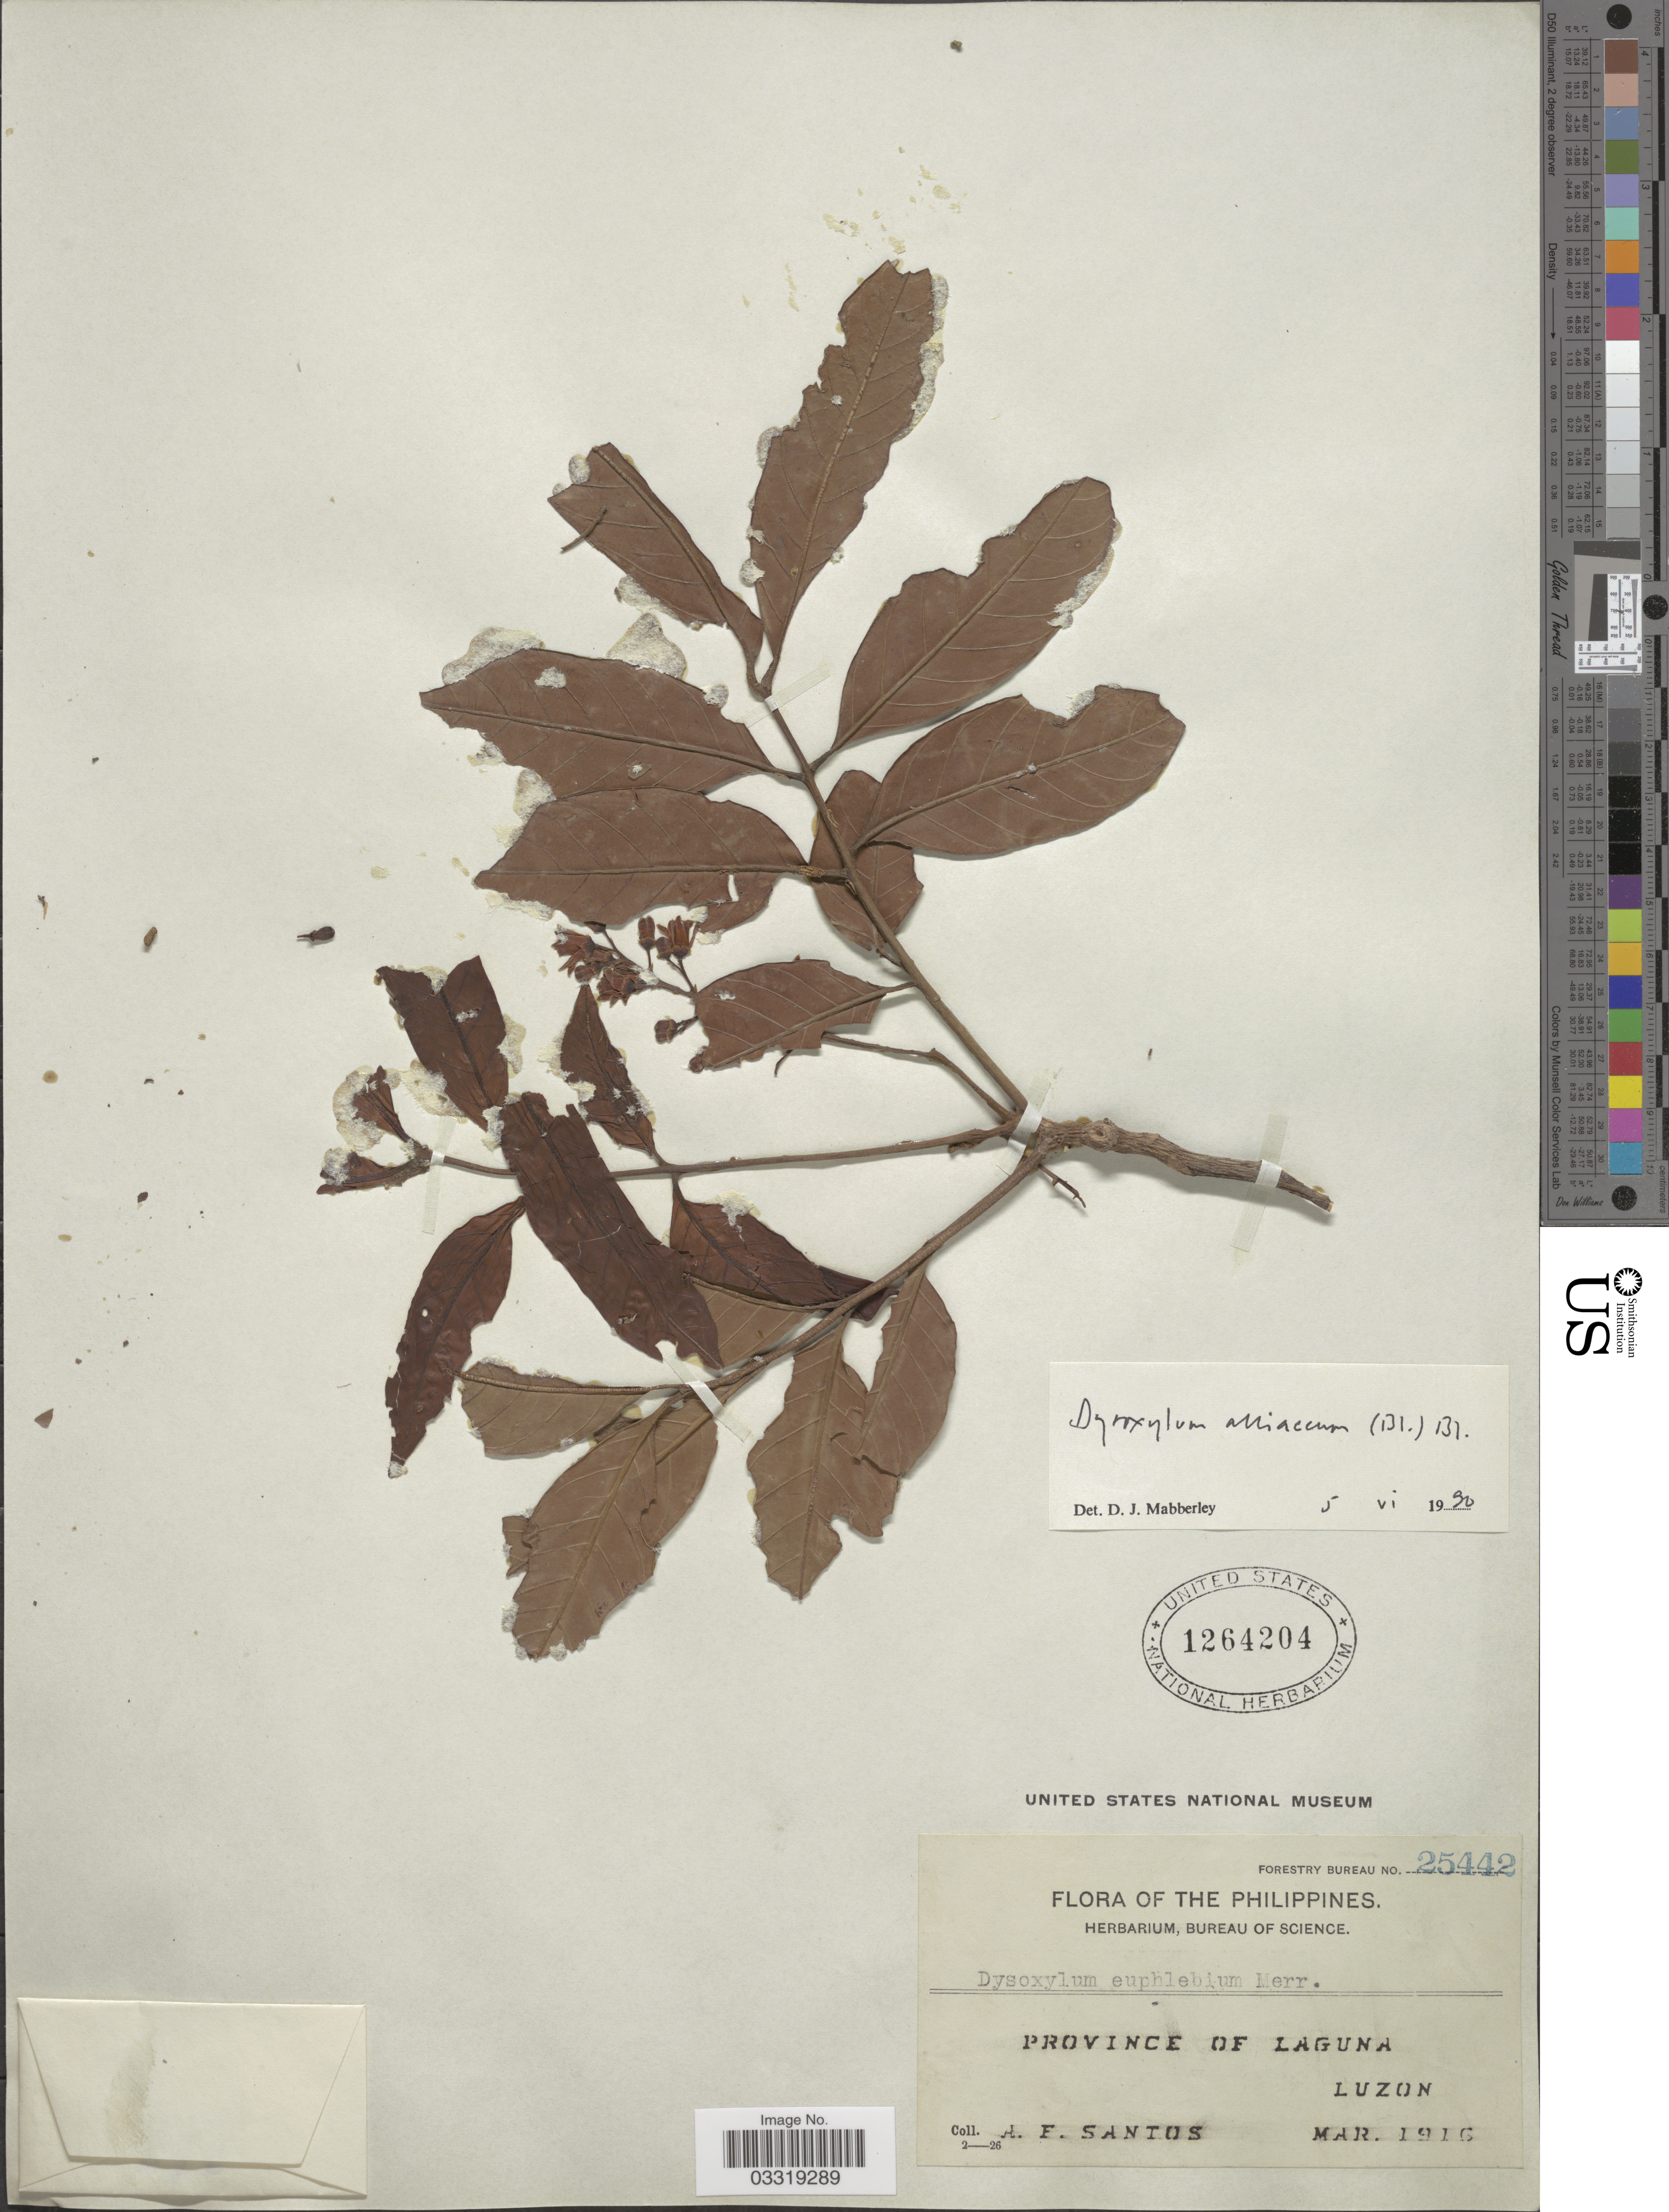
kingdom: Plantae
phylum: Tracheophyta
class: Magnoliopsida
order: Sapindales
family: Meliaceae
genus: Prasoxylon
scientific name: Prasoxylon alliaceum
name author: (Blume) M. Roem.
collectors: A. Santos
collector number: Forestry Bureau 25442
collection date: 1916-03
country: Philippines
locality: Province of Laguna, Luzon.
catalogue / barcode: US 1264204